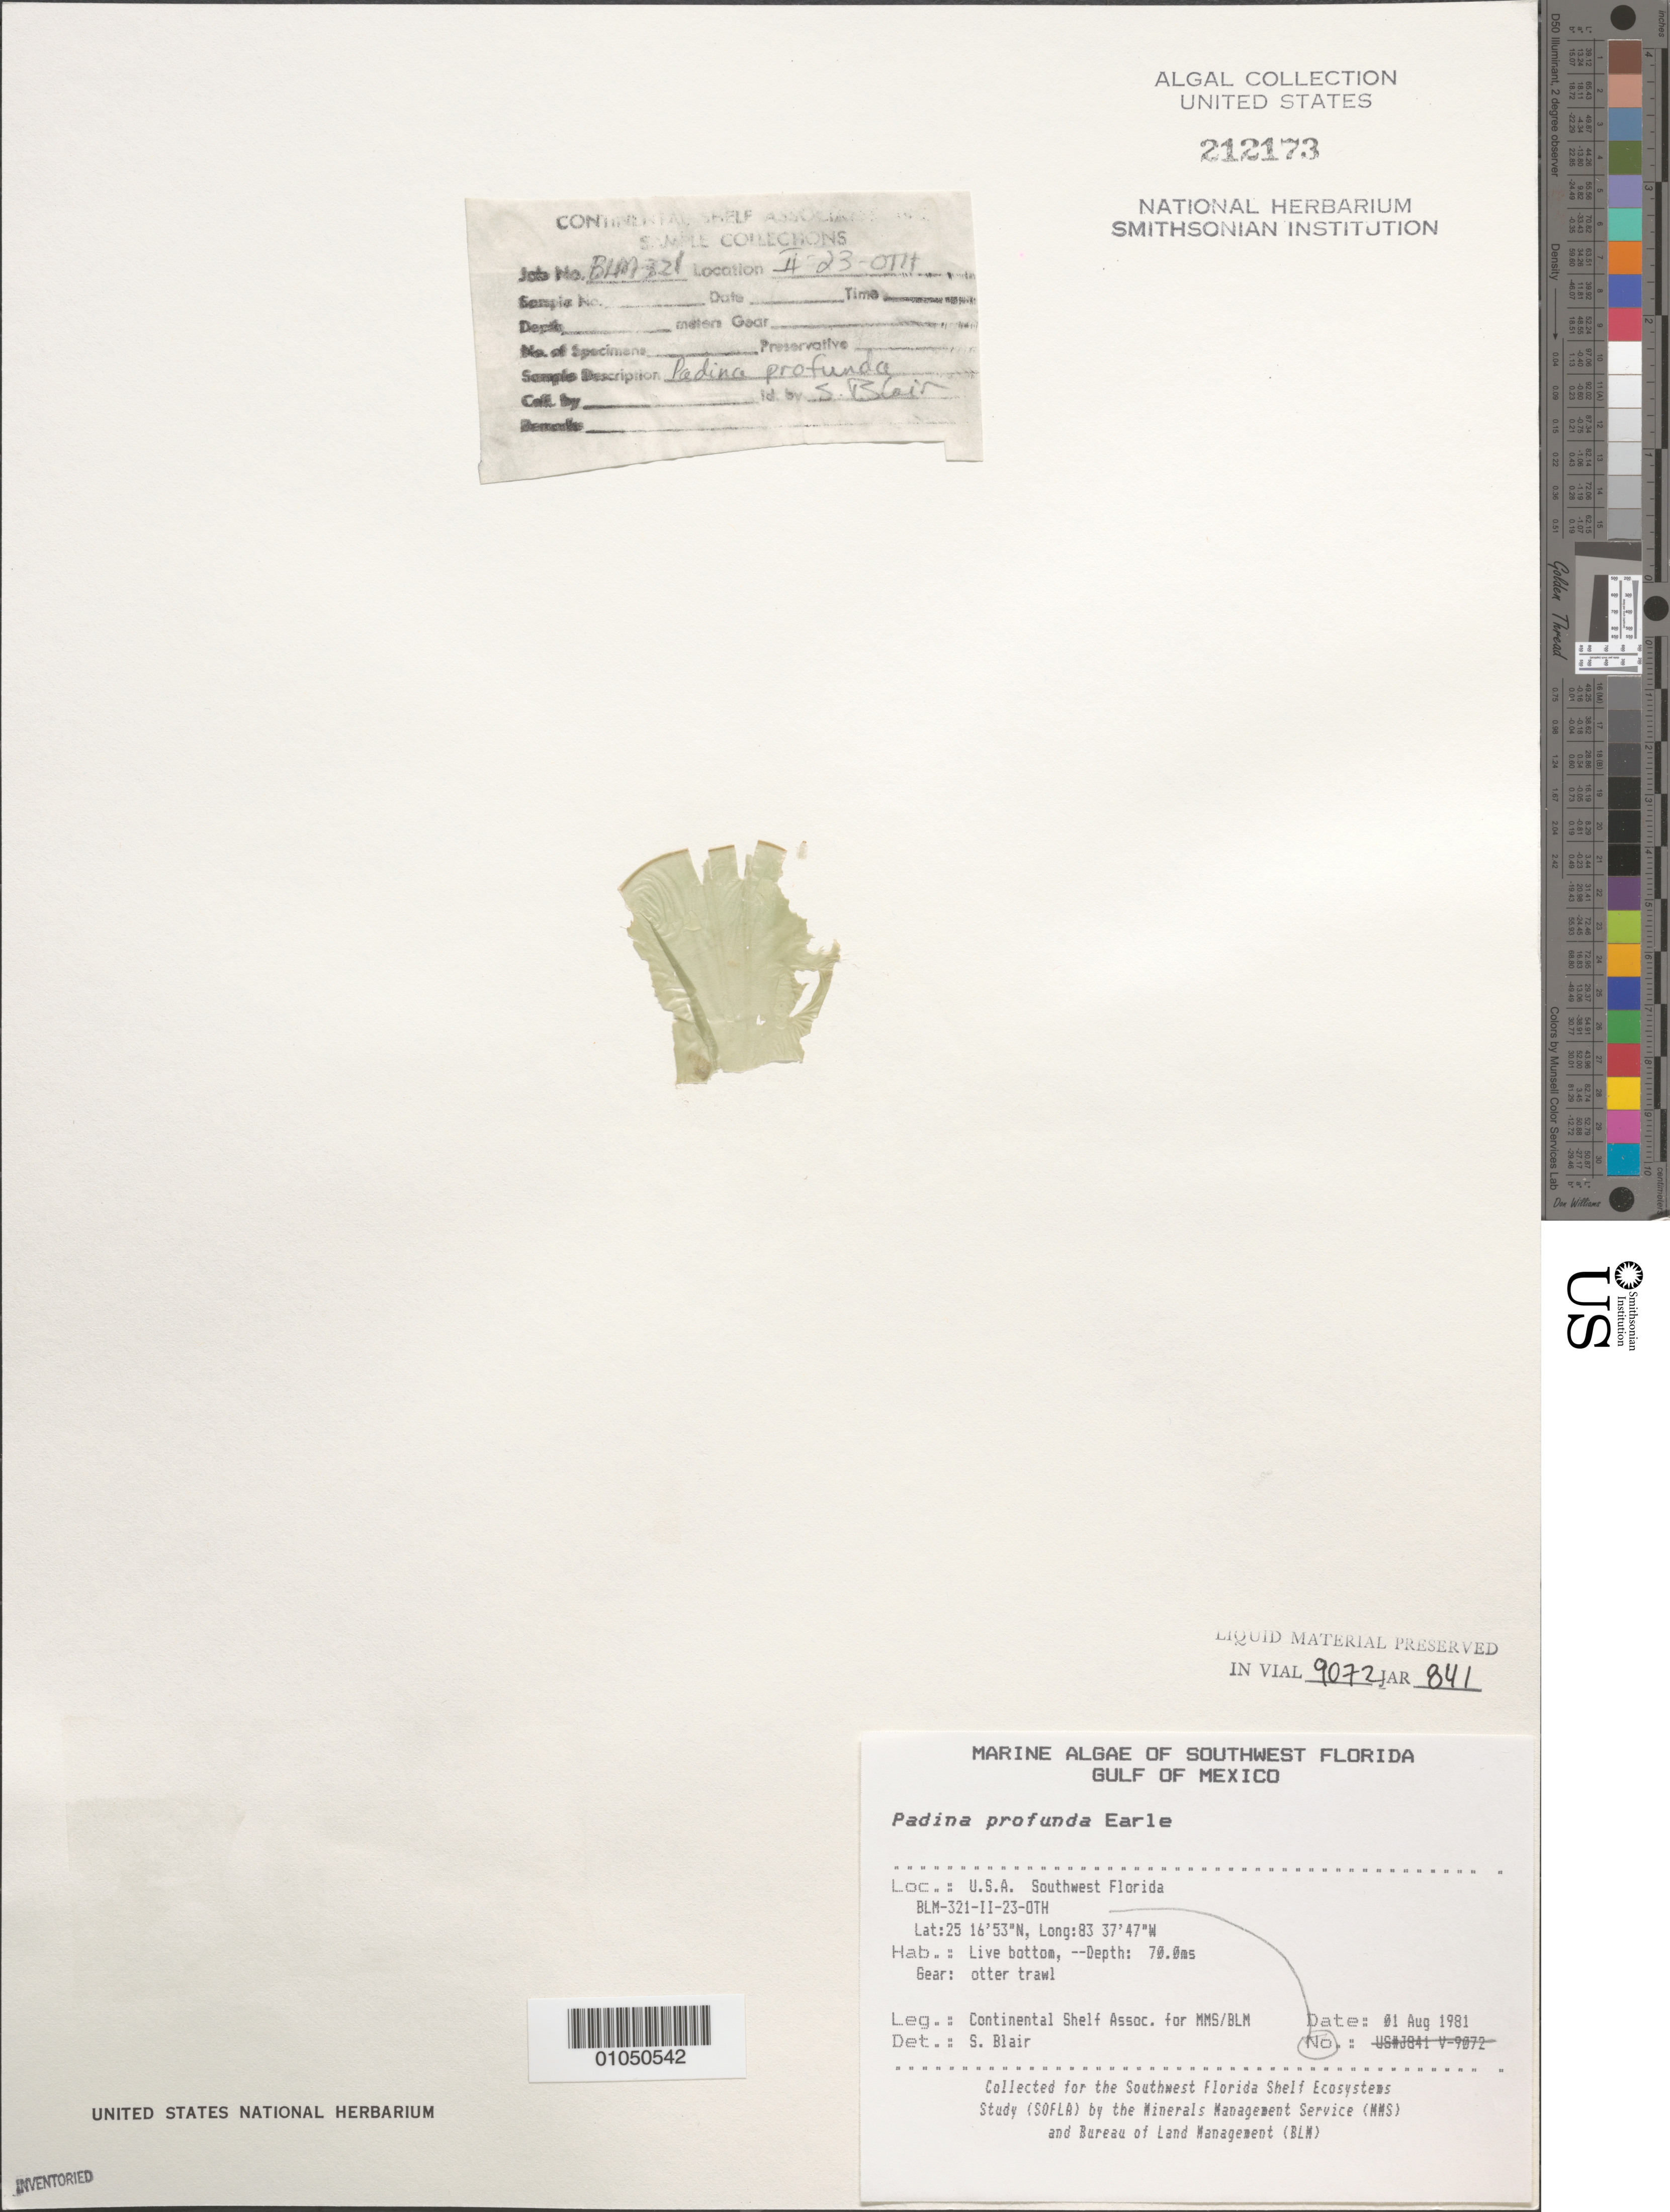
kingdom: Chromista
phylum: Ochrophyta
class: Phaeophyceae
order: Dictyotales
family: Dictyotaceae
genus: Padina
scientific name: Padina profunda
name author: S.A. Earle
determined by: Blair, S. M.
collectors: Continental Shelf Associates for the MMS/BLM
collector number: BLM-321-II-23-OTH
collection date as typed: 01 Aug 1981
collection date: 1981-08-01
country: United States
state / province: Florida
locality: Gulf of Mexico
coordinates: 25 16'53"N, 83 37'47"W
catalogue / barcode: US 212173